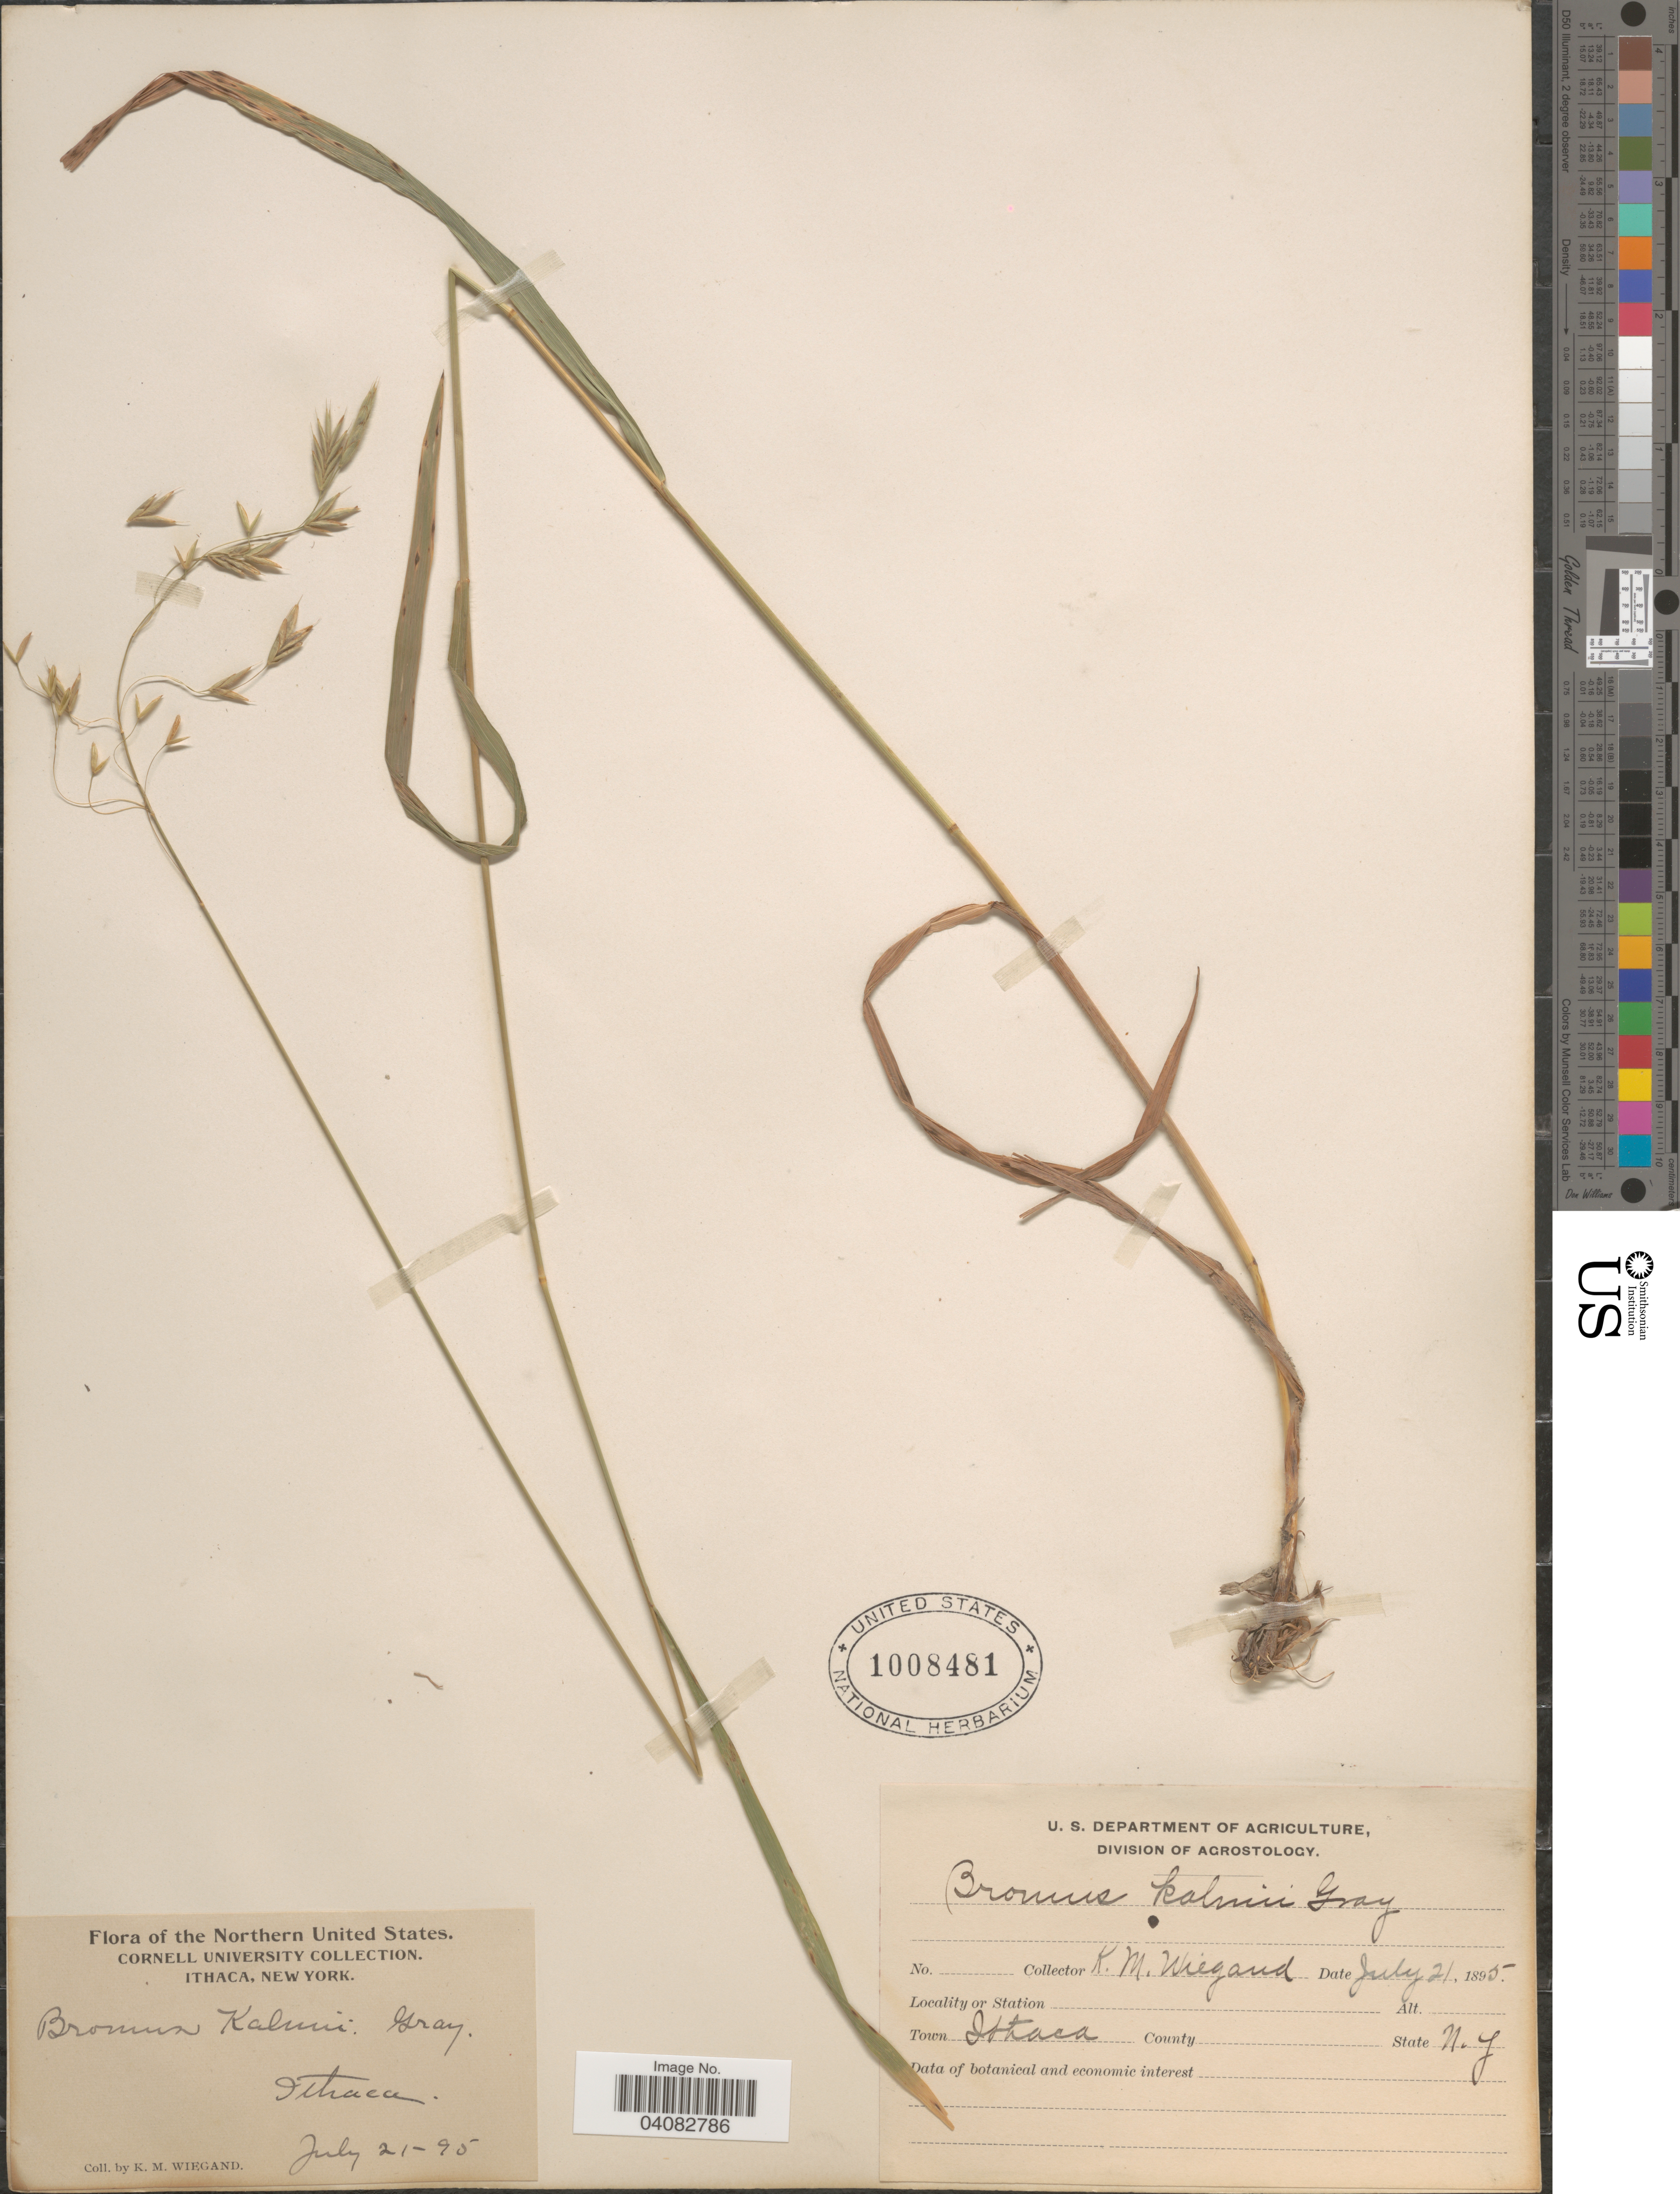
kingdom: Plantae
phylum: Tracheophyta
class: Liliopsida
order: Poales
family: Poaceae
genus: Bromus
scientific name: Bromus kalmii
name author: A. Gray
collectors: K. M. Wiegand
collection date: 1895-07-21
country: United States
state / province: New York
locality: Northern United States. Ithaca.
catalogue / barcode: US 1008481